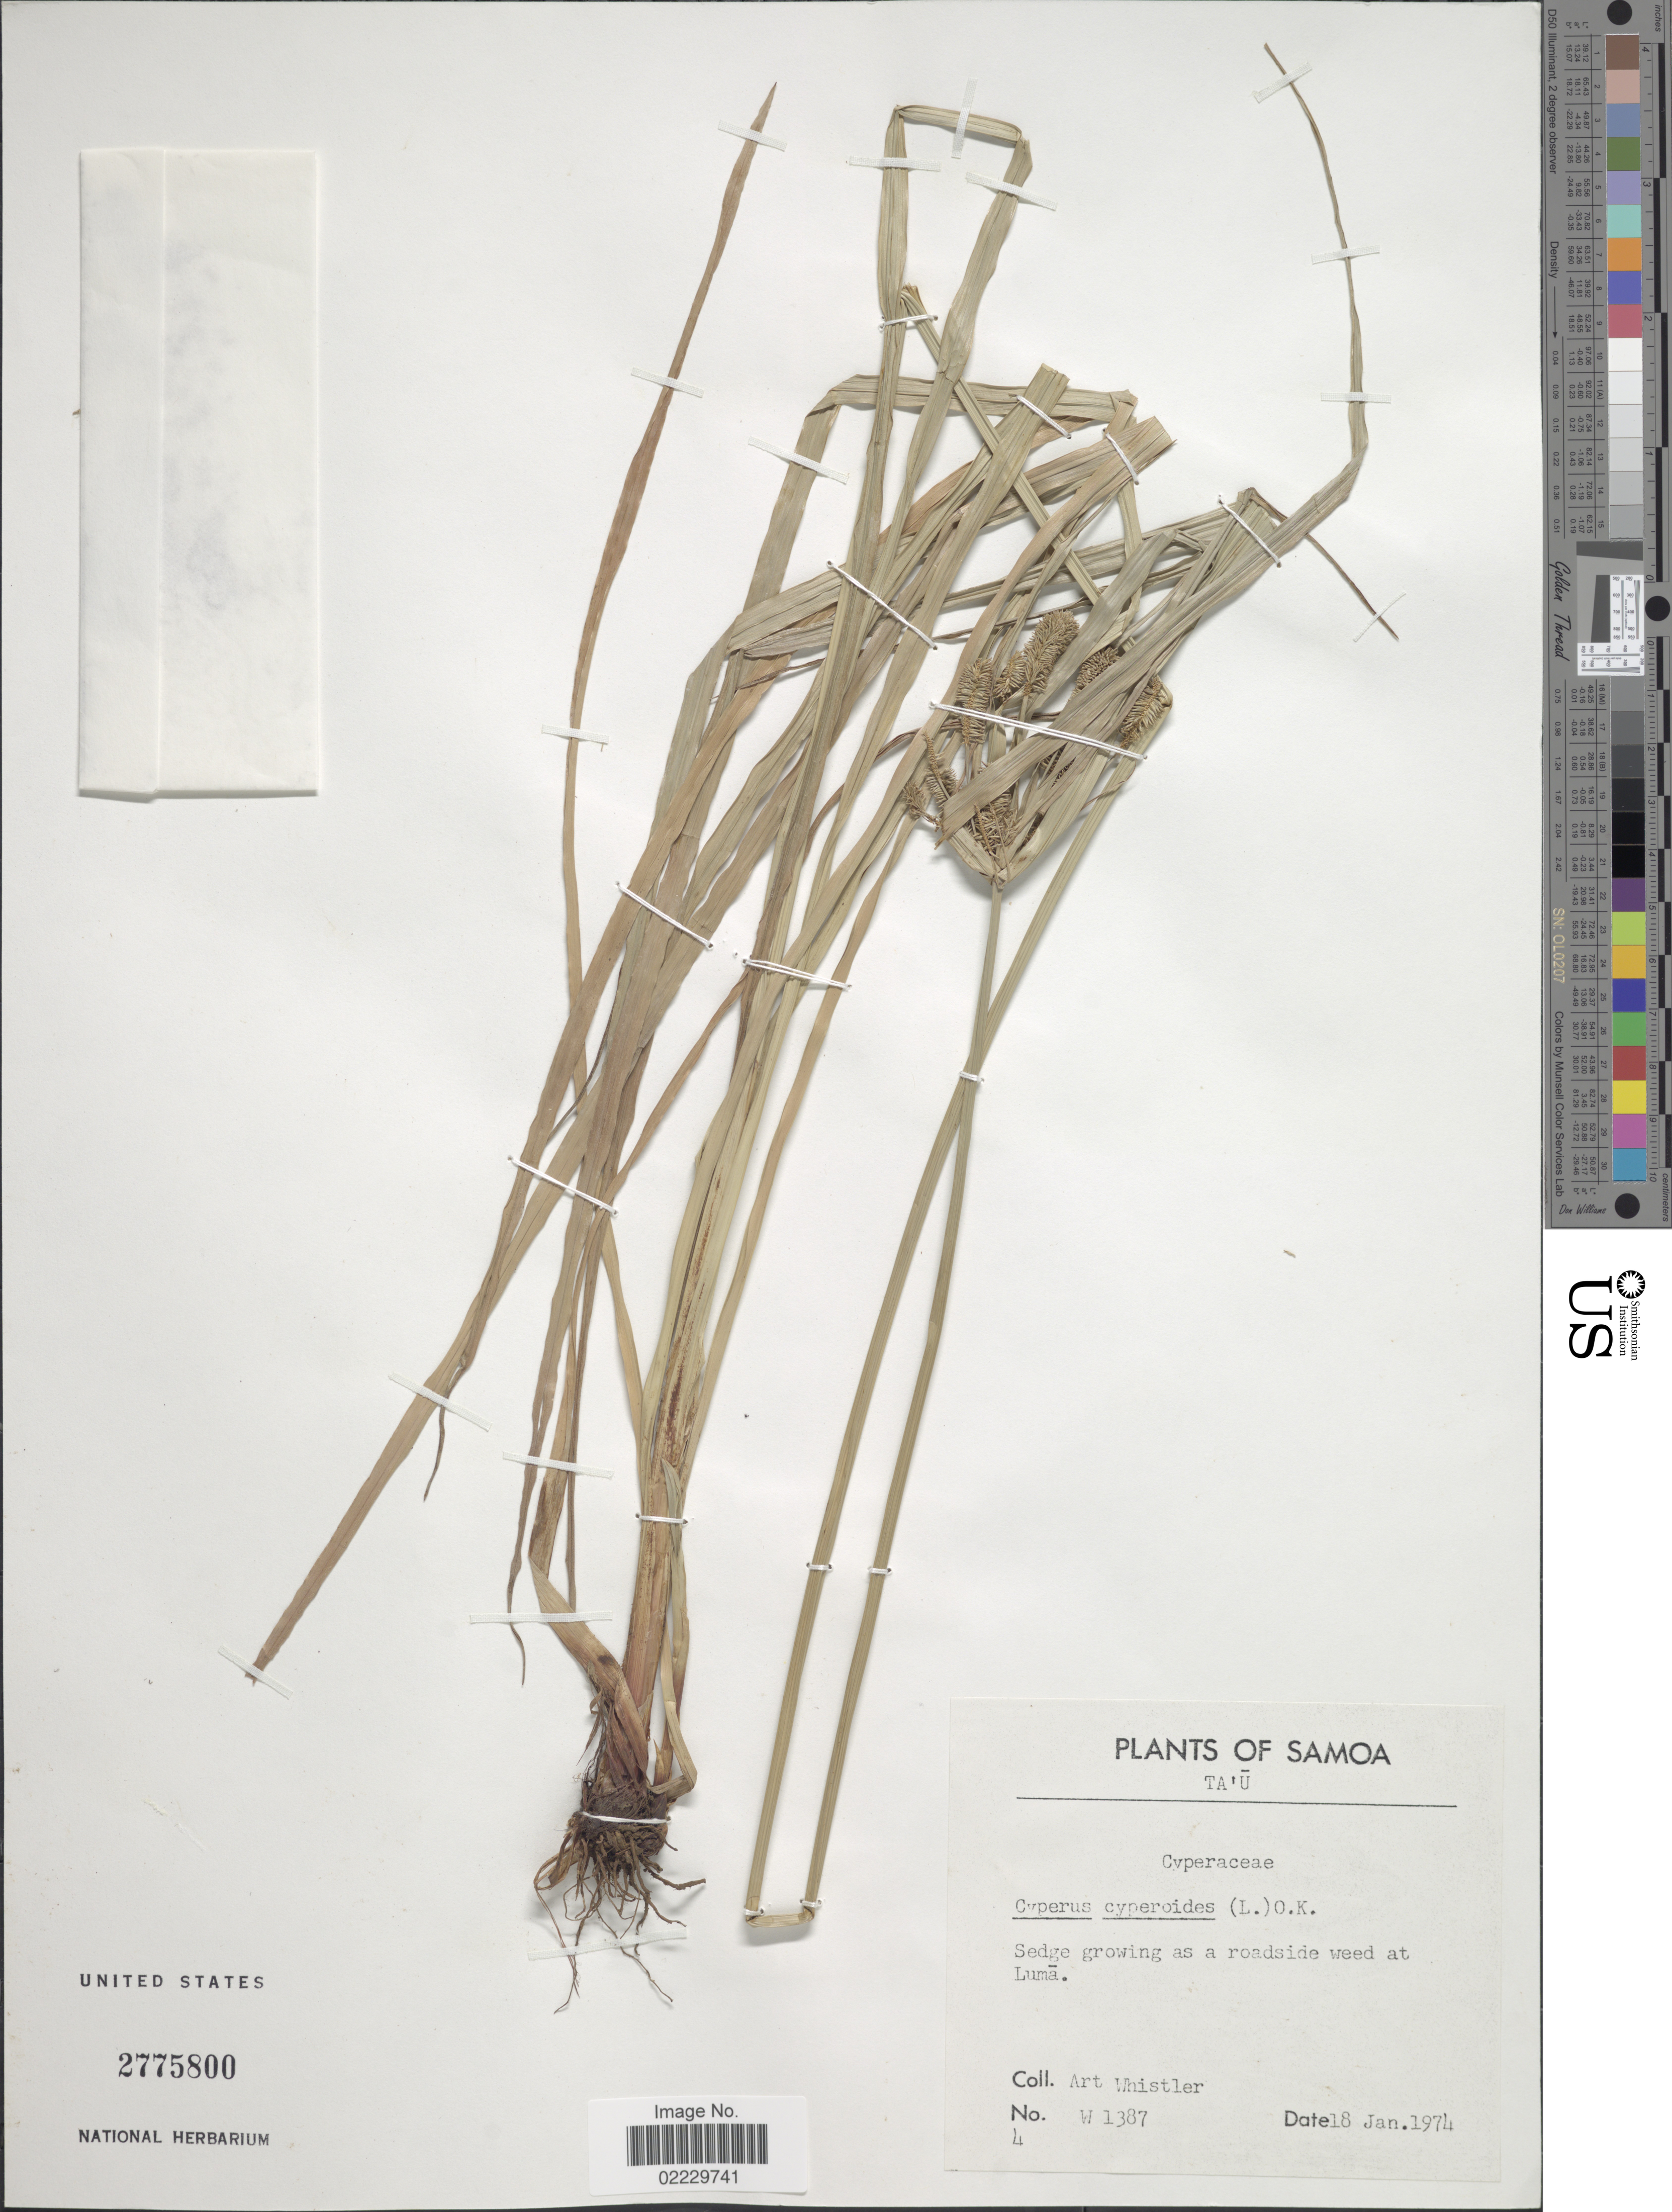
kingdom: Plantae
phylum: Tracheophyta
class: Liliopsida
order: Poales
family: Cyperaceae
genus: Cyperus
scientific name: Cyperus cyperoides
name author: (L.) Kuntze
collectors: A. Whistler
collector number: W 1387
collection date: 1974-01-18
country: American Samoa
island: Ta'u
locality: Ta'u, Luma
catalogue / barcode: US 2775800